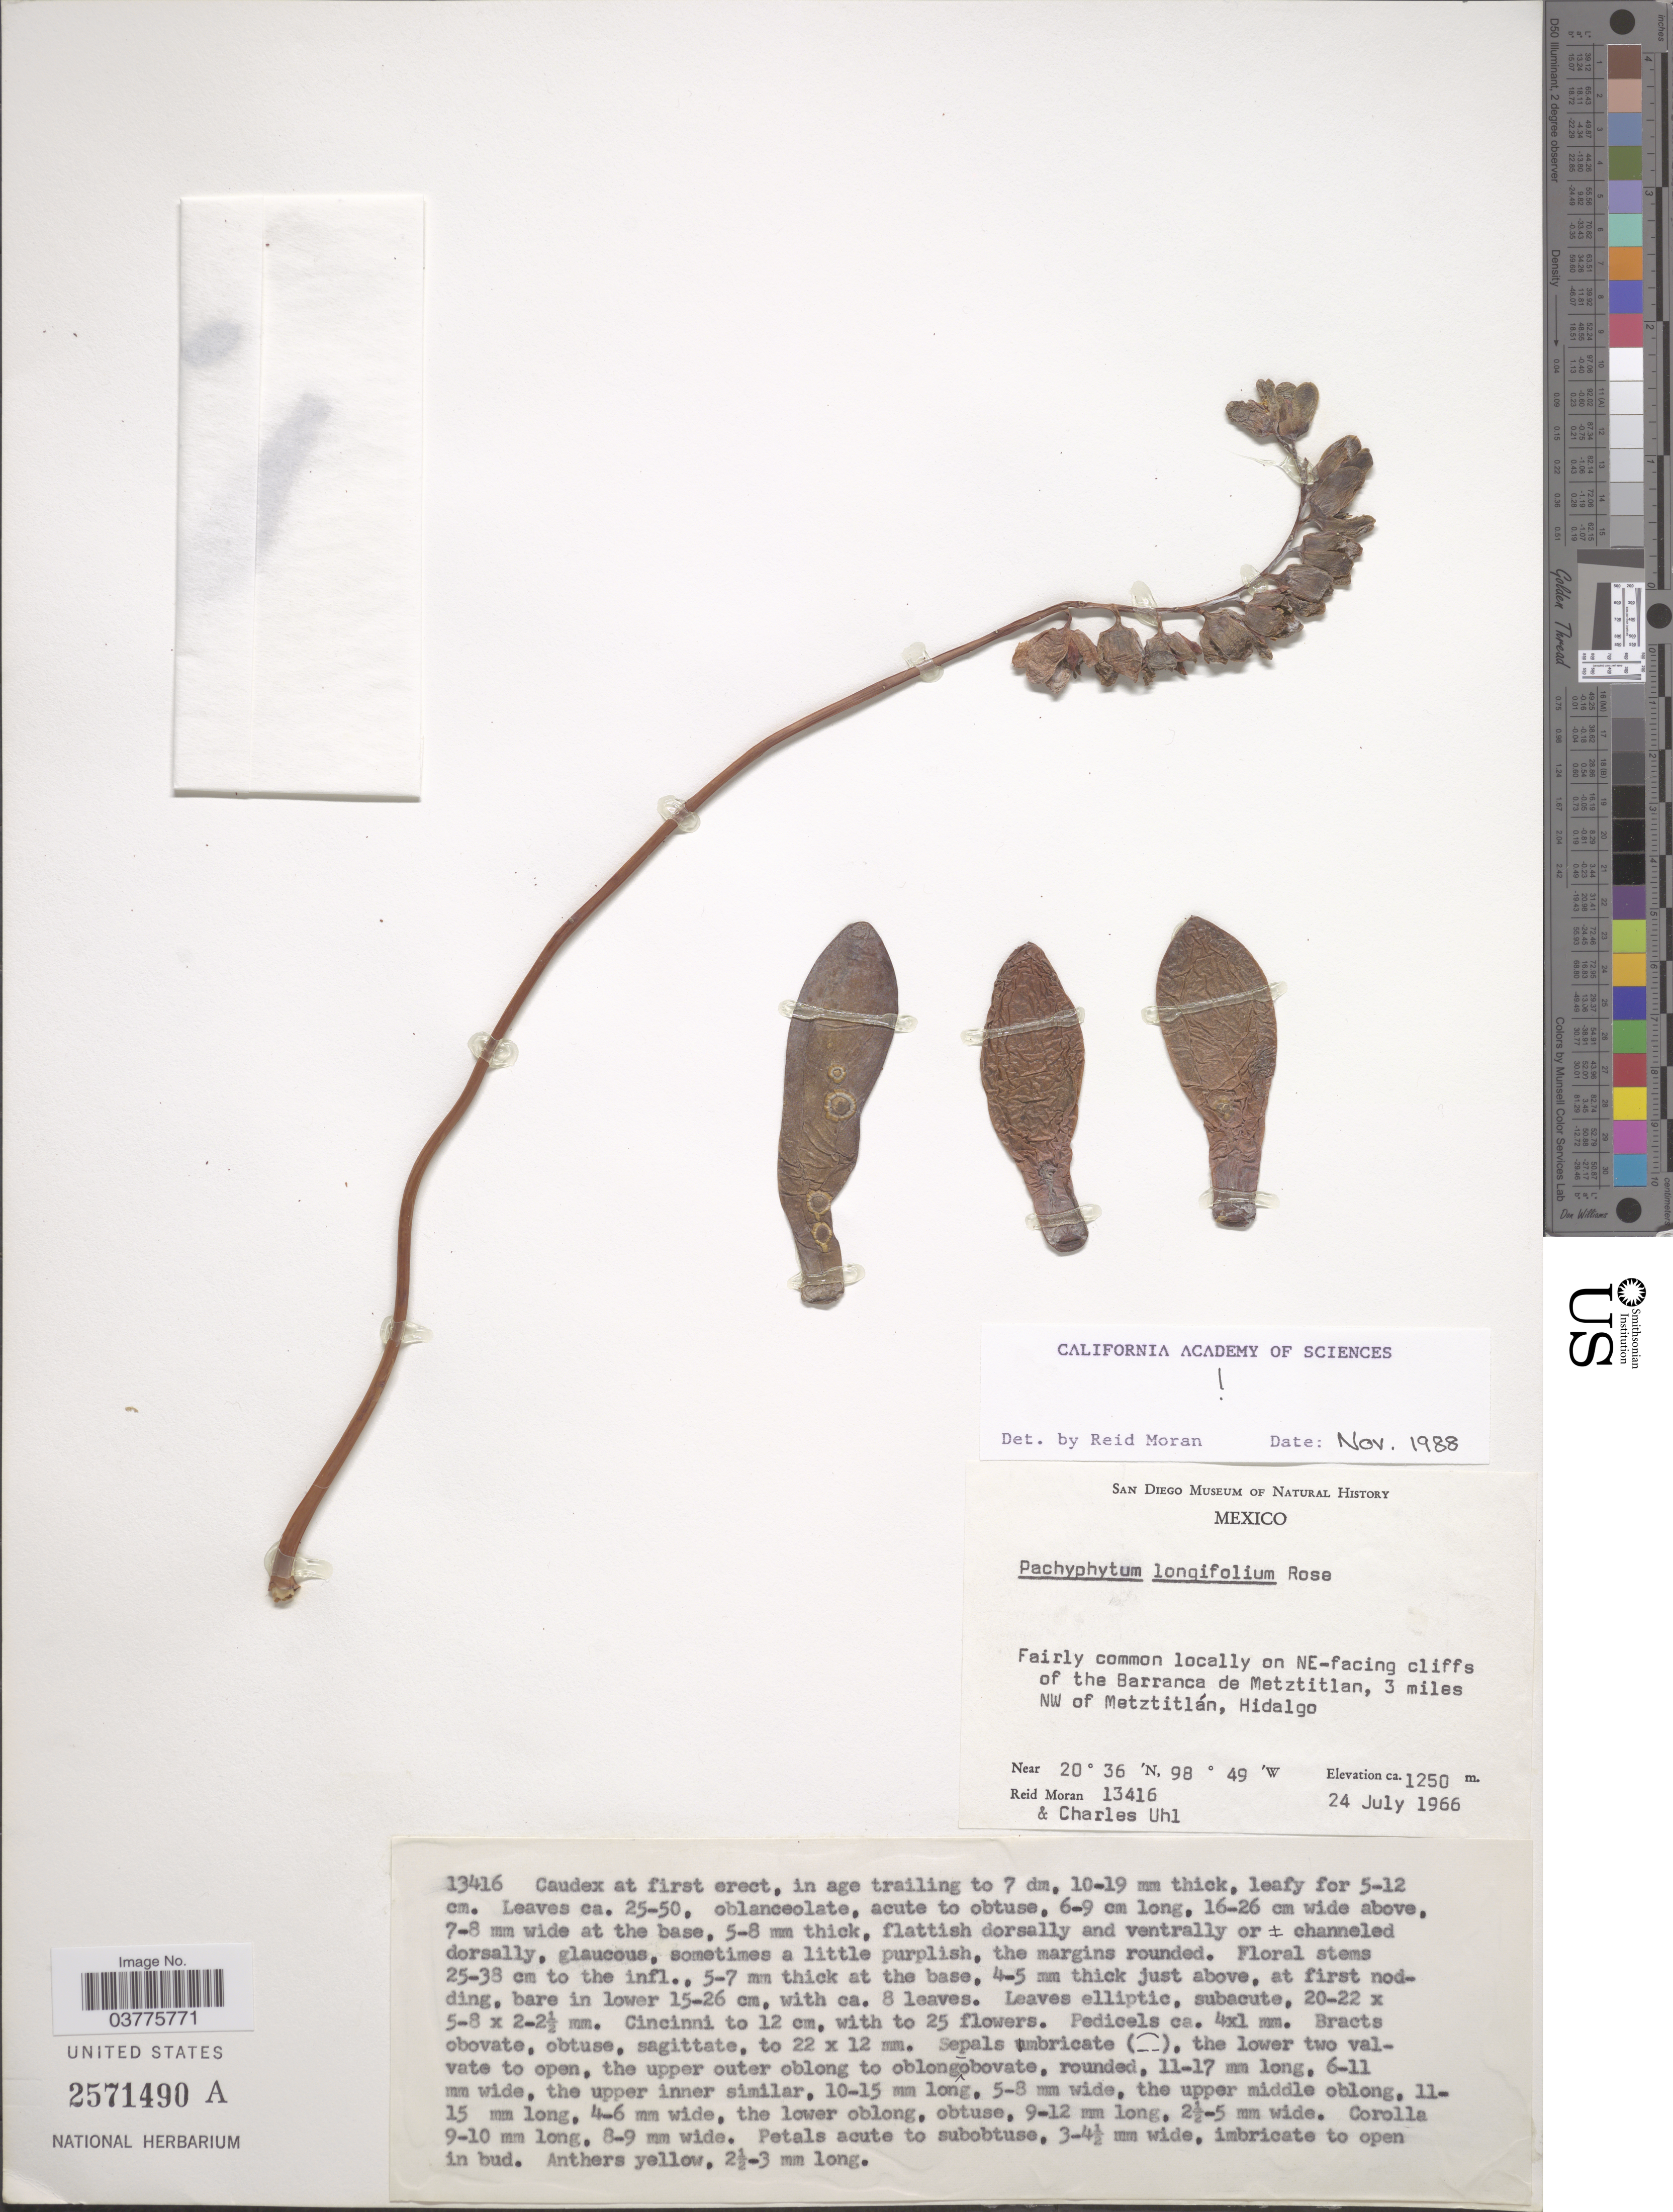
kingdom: Plantae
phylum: Tracheophyta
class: Magnoliopsida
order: Saxifragales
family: Crassulaceae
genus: Pachyphytum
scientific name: Pachyphytum longifolium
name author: Rose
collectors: R. Moran & C. Uhl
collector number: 13416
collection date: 1966-07-24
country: Mexico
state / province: Hidalgo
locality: On NE-facing cliffs of the Barranca de Metztitlan, 3 miles NW of Metztitlán.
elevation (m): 1250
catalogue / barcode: US 2571490A